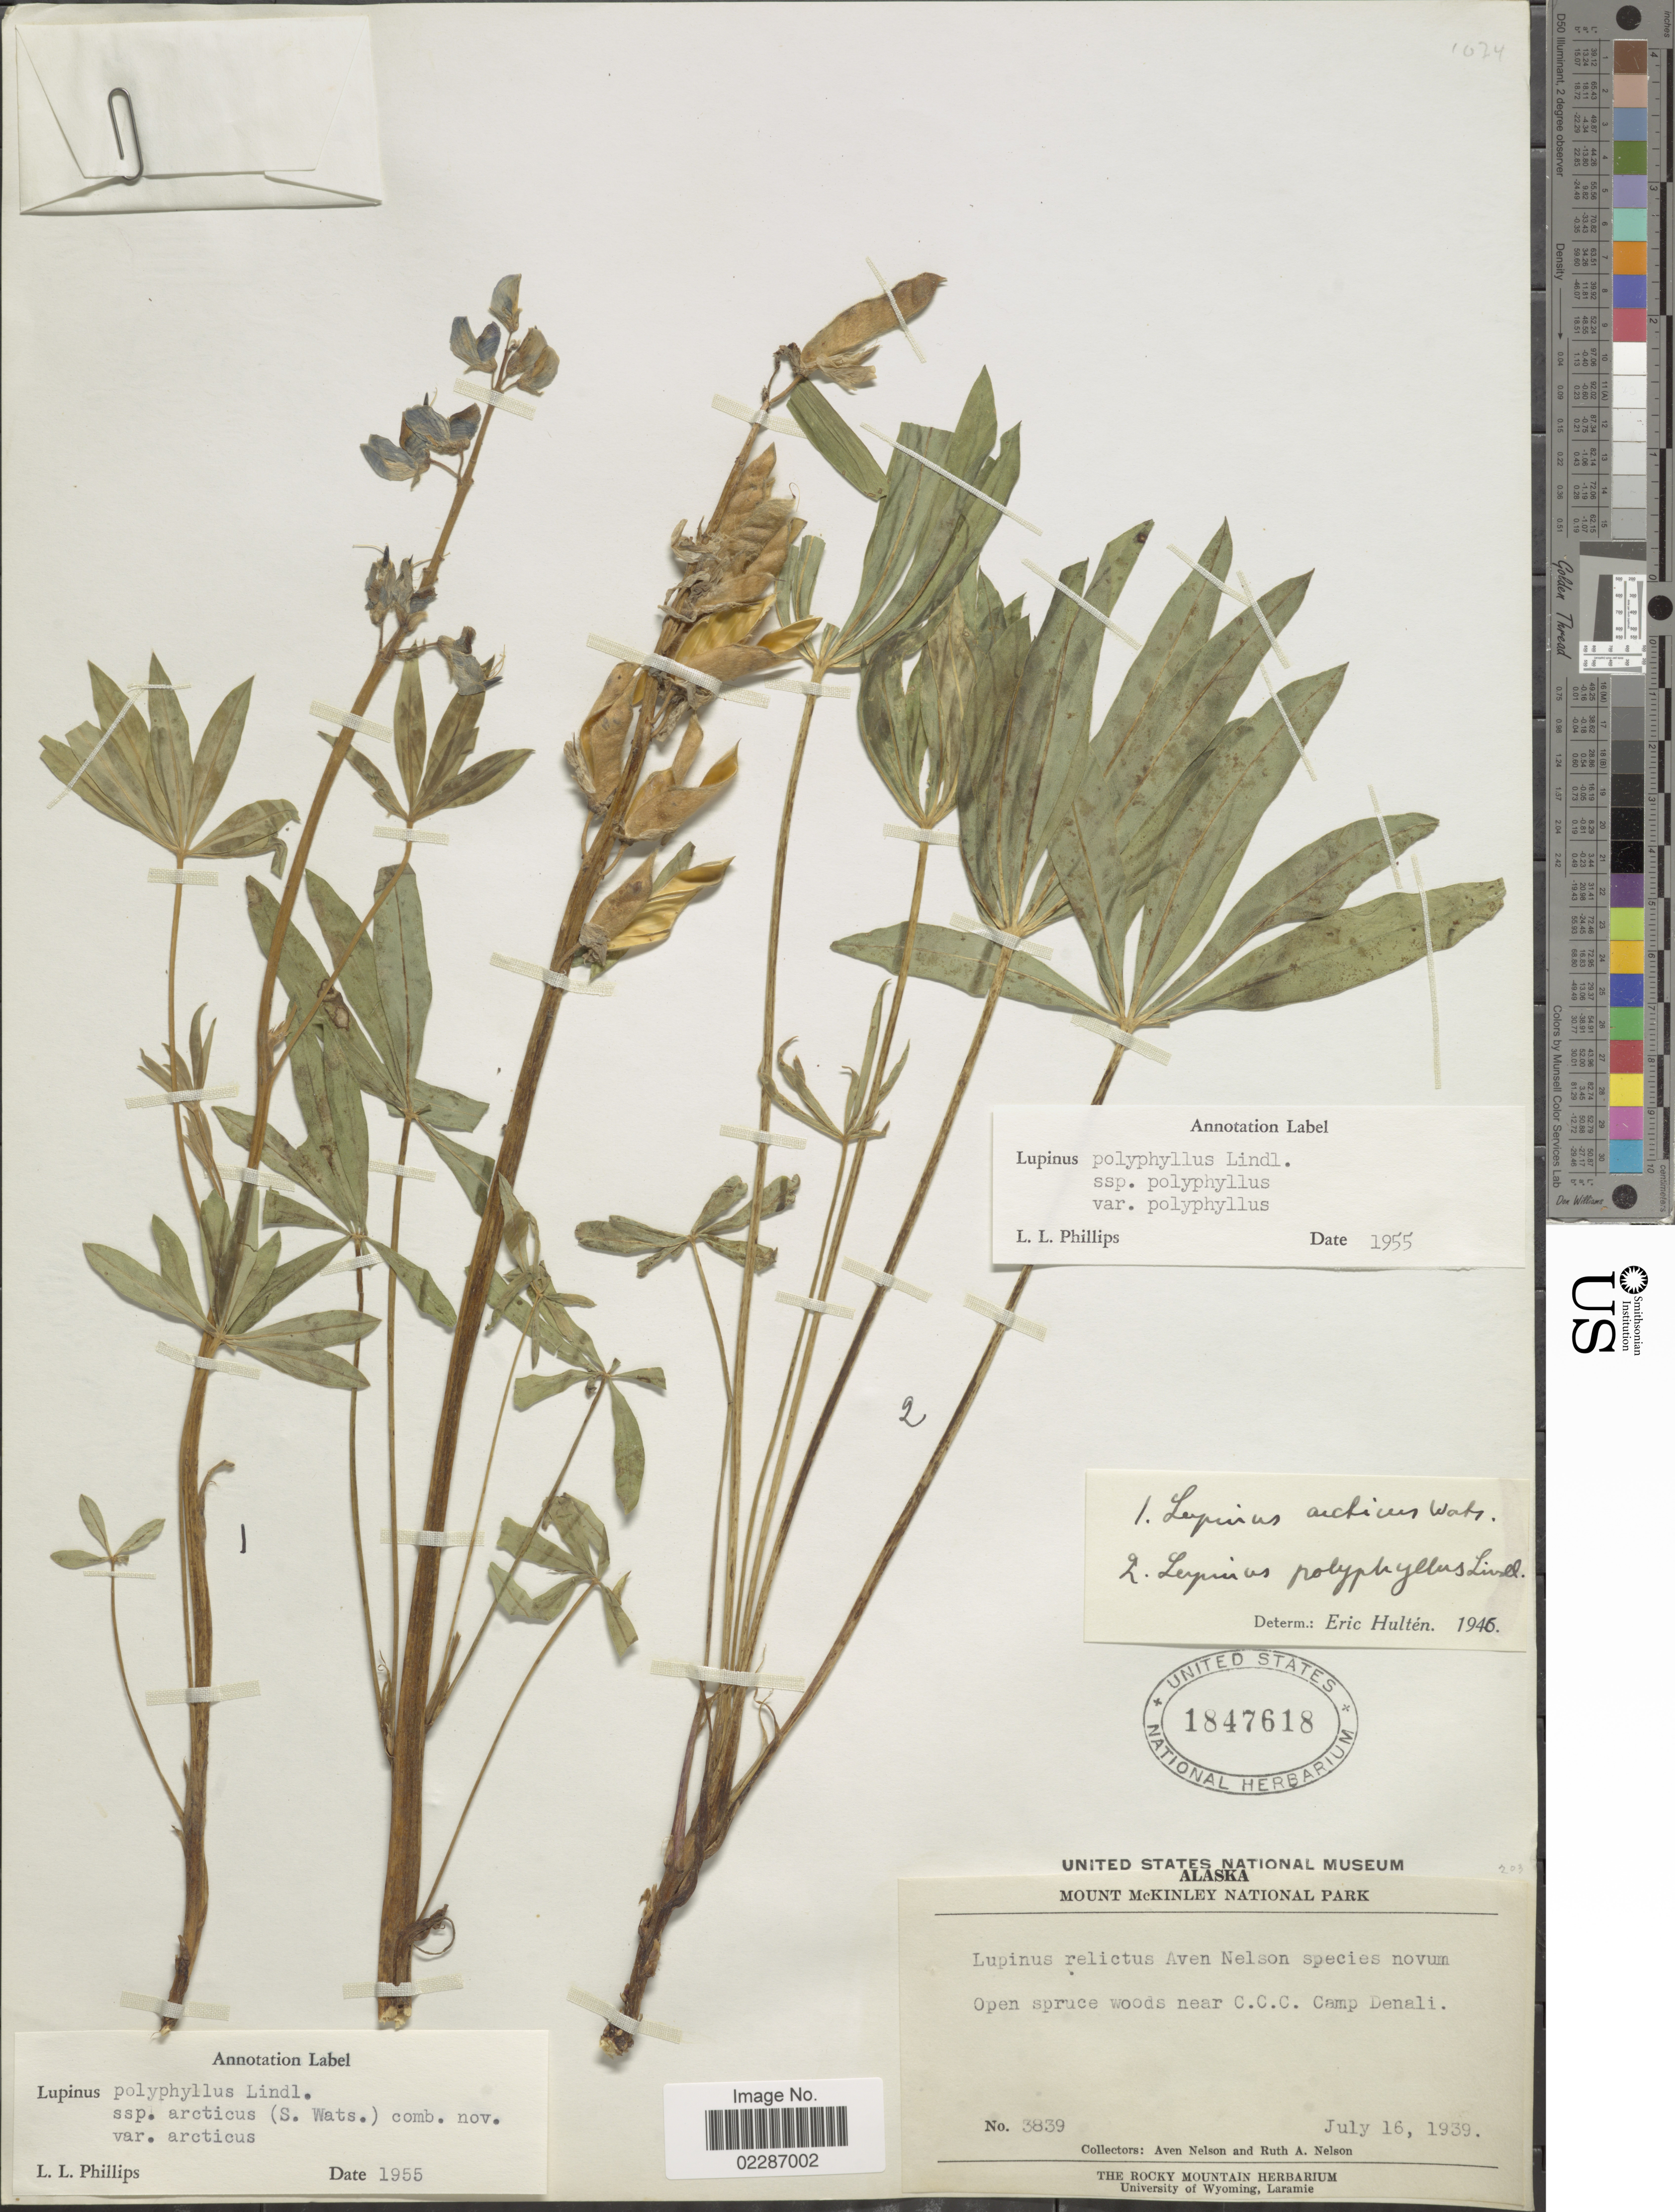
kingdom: Plantae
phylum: Tracheophyta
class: Magnoliopsida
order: Fabales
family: Fabaceae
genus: Lupinus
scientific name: Lupinus polyphyllus subsp. polyphyllus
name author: Lindl.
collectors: A. Nelson & R. A. Nelson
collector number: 3839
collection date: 1939-07-16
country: United States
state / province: Alaska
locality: Mount McKinley National Park, Open spruce woods near C.C.C. Camp Denali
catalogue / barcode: US 1847618